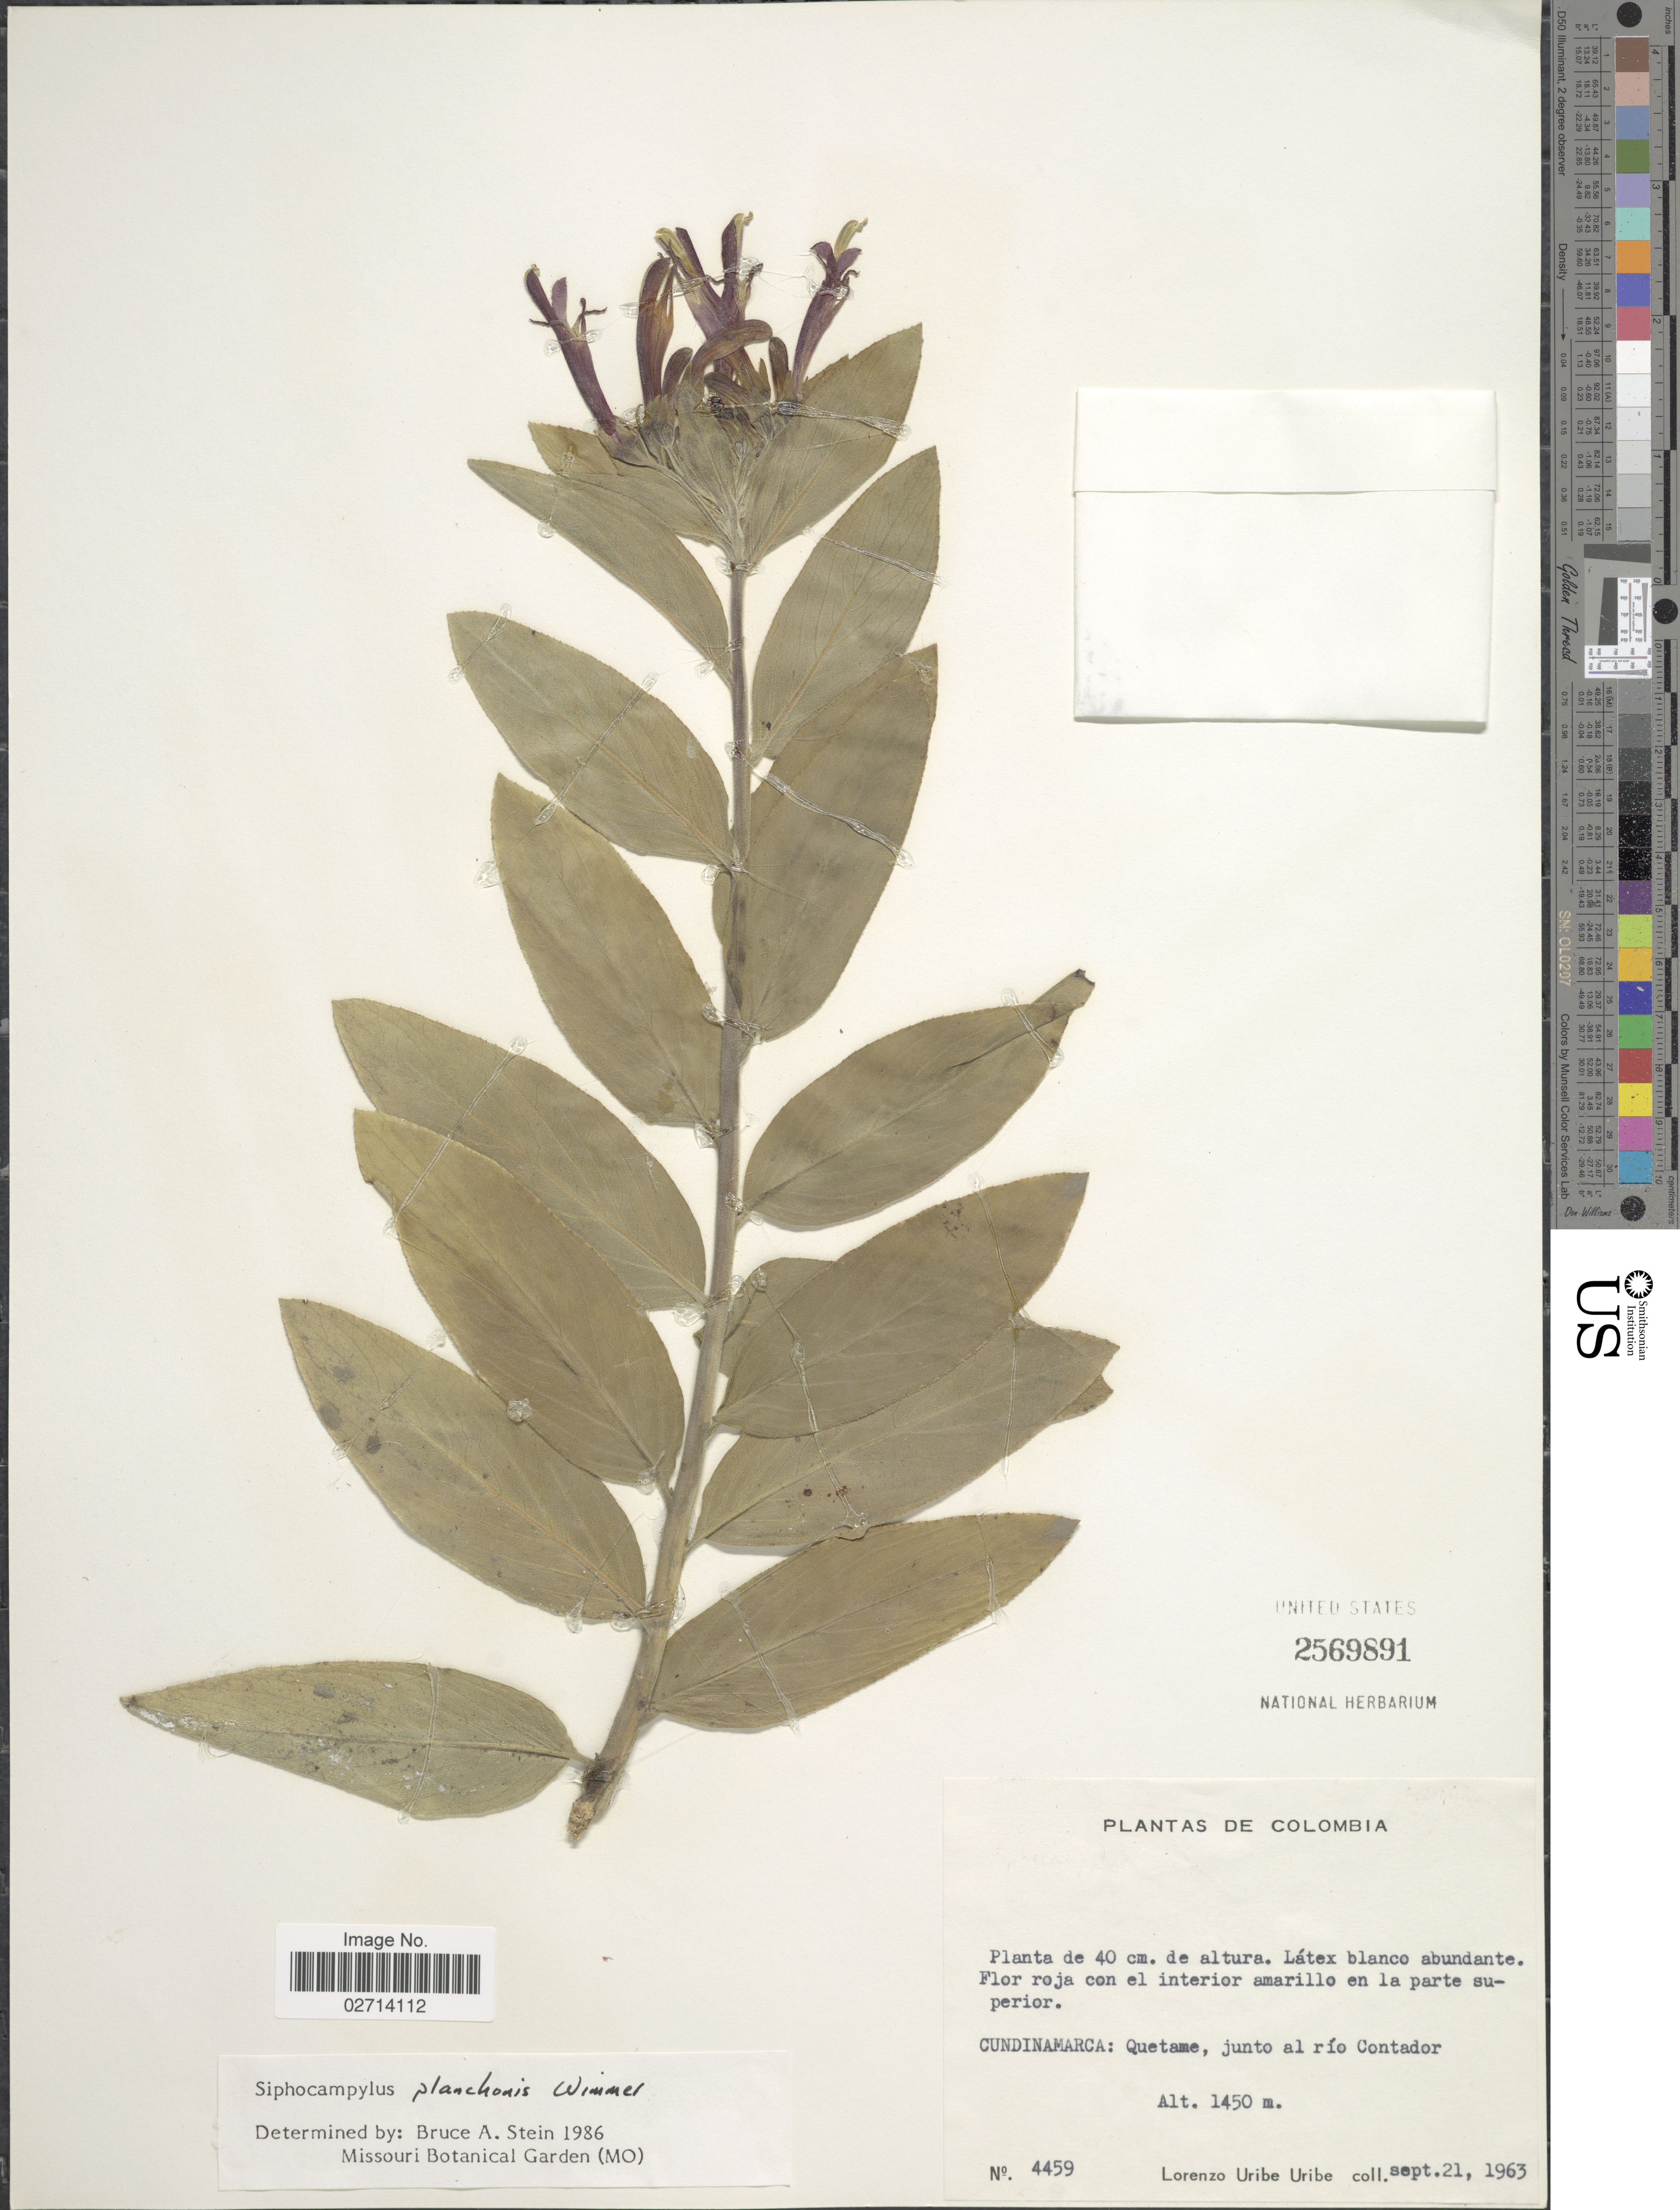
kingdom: Plantae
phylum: Tracheophyta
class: Magnoliopsida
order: Asterales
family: Campanulaceae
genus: Siphocampylus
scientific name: Siphocampylus planchonis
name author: E. Wimm.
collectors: L. Uribe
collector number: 4459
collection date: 1963-09-21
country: Colombia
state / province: Cundinamarca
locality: Quetame, junto al rio Contador, en la parte superior.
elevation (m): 1450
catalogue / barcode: US 2569891